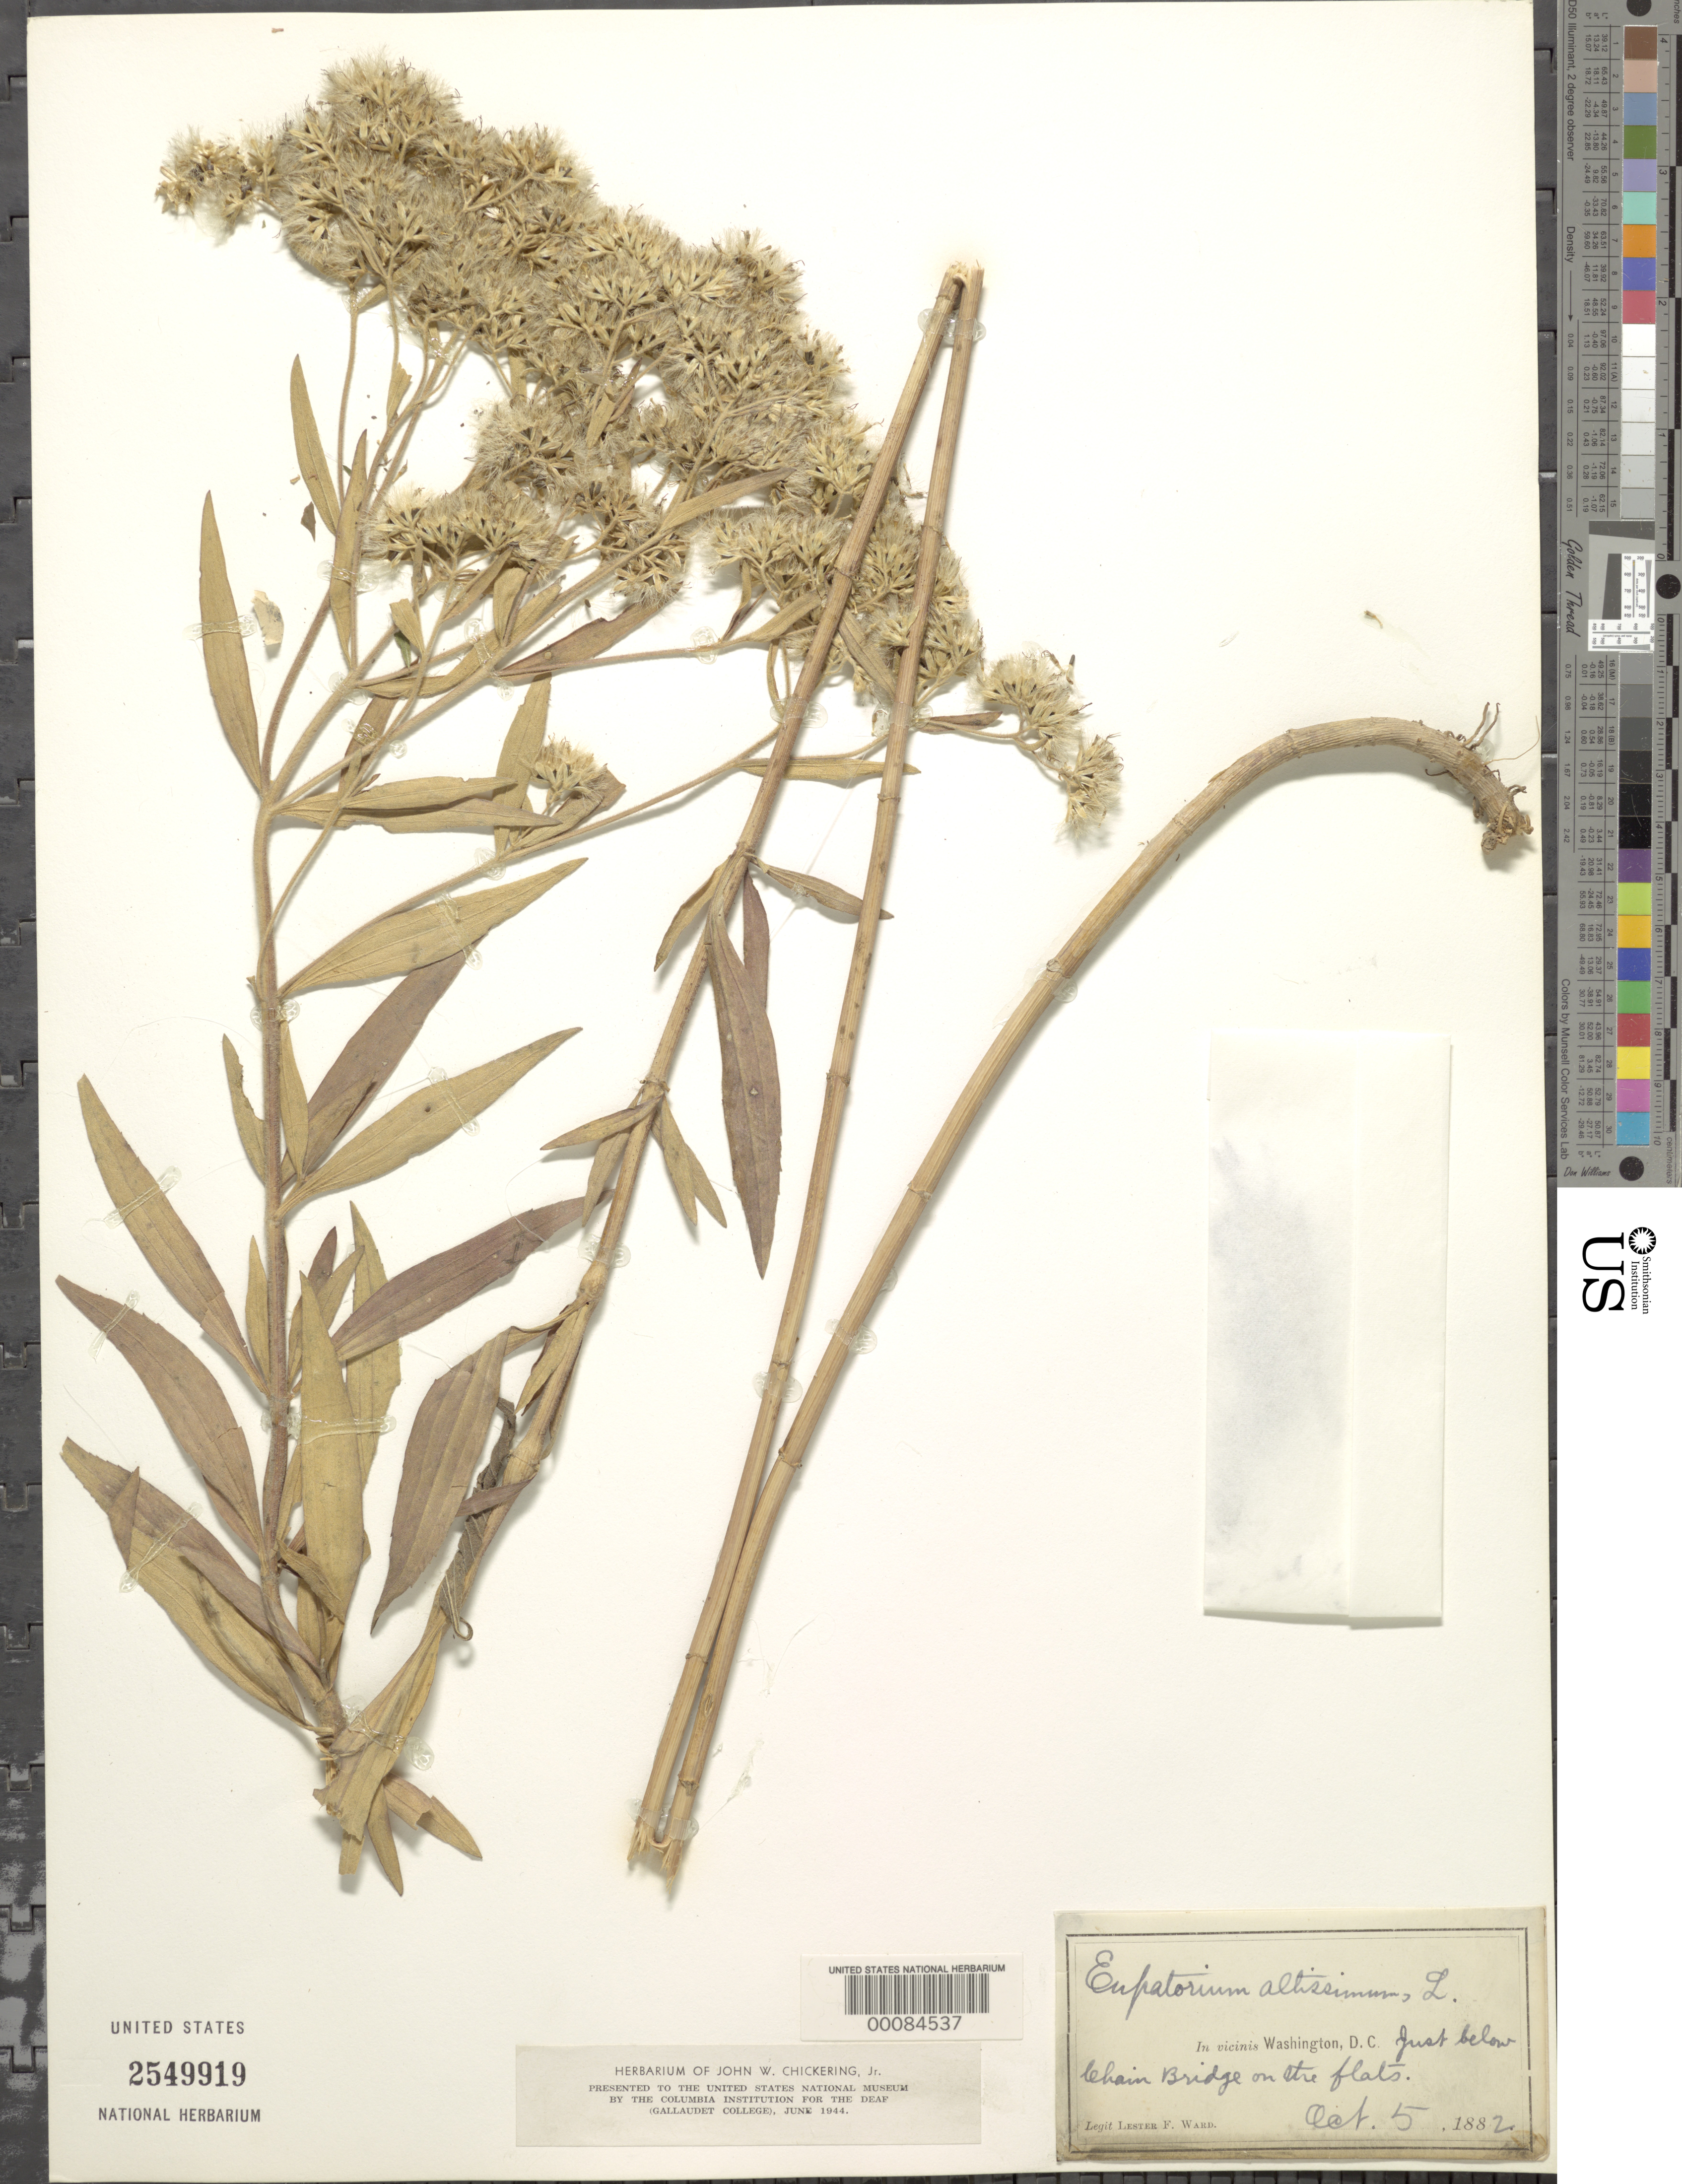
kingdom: Plantae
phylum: Tracheophyta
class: Magnoliopsida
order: Asterales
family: Asteraceae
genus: Eupatorium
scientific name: Eupatorium altissimum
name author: L.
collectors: L. F. Ward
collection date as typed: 05 Oct 1882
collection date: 1882-10-05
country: United States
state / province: District of Columbia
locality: flats below Chain Bridge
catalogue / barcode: US 2549919